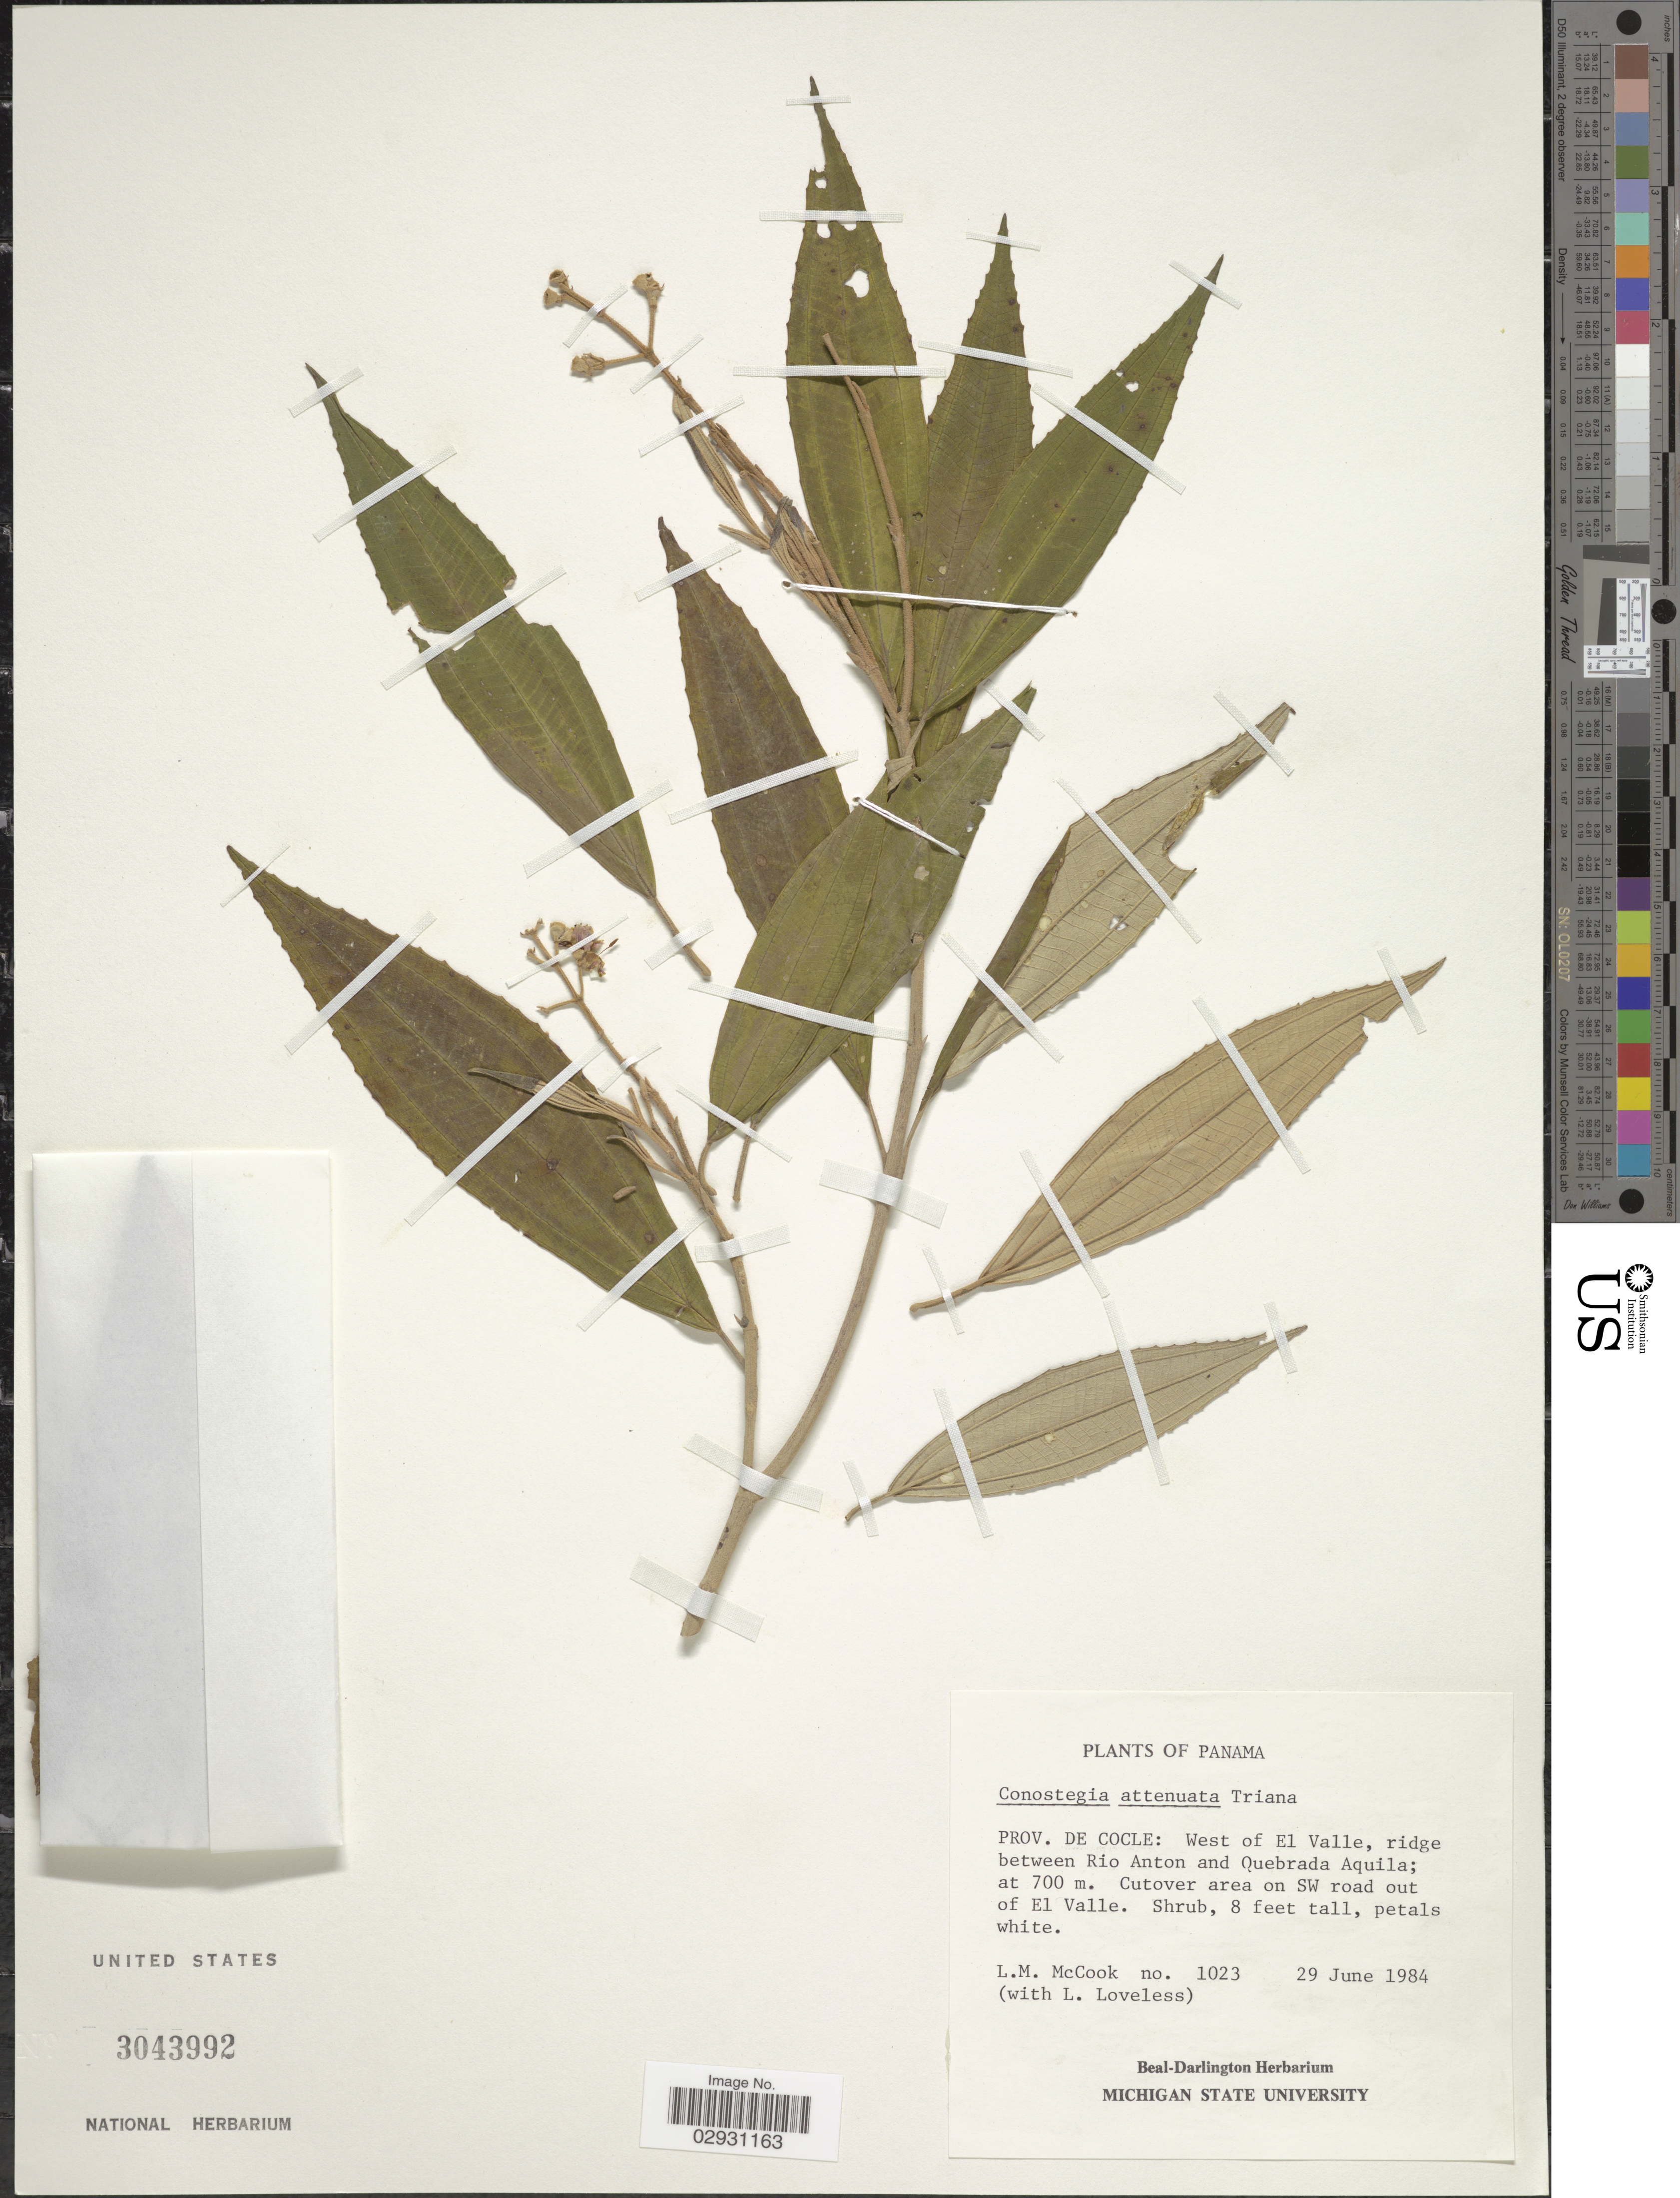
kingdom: Plantae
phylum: Tracheophyta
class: Magnoliopsida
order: Myrtales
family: Melastomataceae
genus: Conostegia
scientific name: Conostegia quadrangularis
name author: Schltdl. ex Steud.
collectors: L. McCook & L. Loveless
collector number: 1023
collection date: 1984-06-29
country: Panama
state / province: Coclé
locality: West of El Valle, ridge between Rio Anton and Quebrada Aquila. Cutover area on SW road out of El Valle.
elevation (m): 700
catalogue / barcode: US 3043992